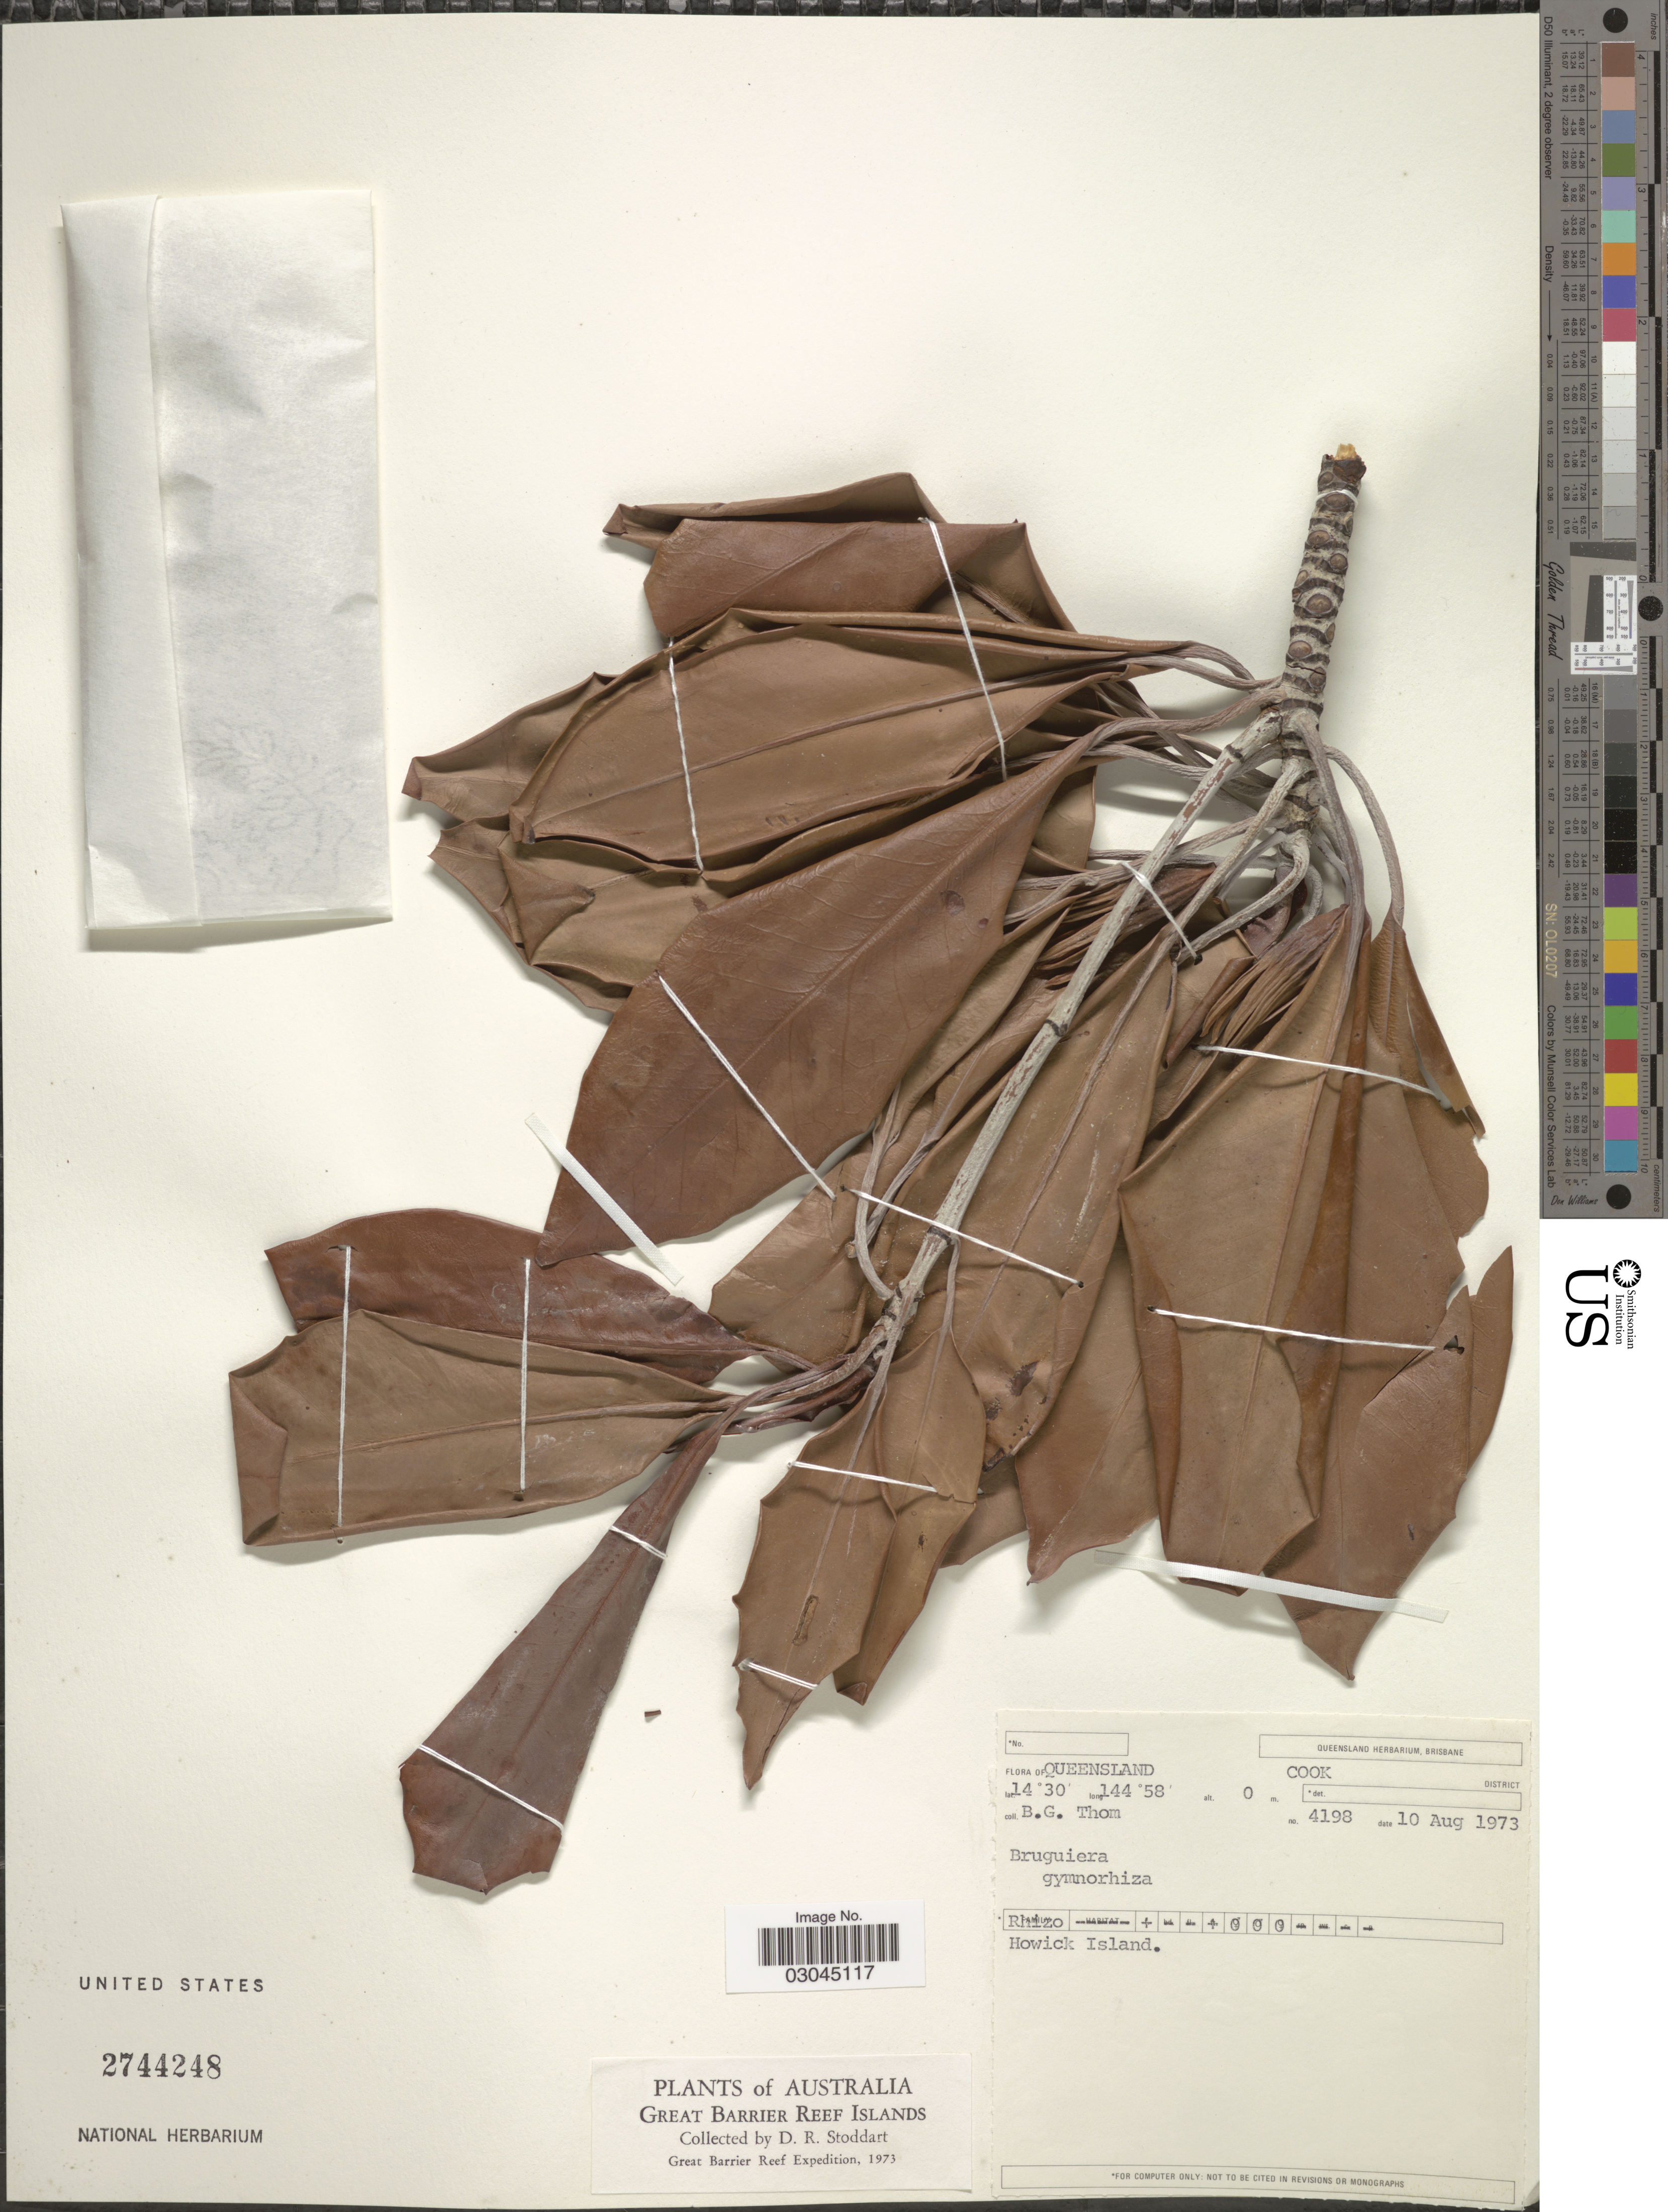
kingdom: Plantae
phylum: Tracheophyta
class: Magnoliopsida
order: Malpighiales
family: Rhizophoraceae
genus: Bruguiera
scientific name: Bruguiera gymnorhiza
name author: (L.) Savigny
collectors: B. Thom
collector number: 4198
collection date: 1973-08-10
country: Australia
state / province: Queensland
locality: Cook District. Howick Island. Great Barrier Reef Islands. Great Barrier Reef.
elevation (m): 0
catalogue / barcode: US 2744248